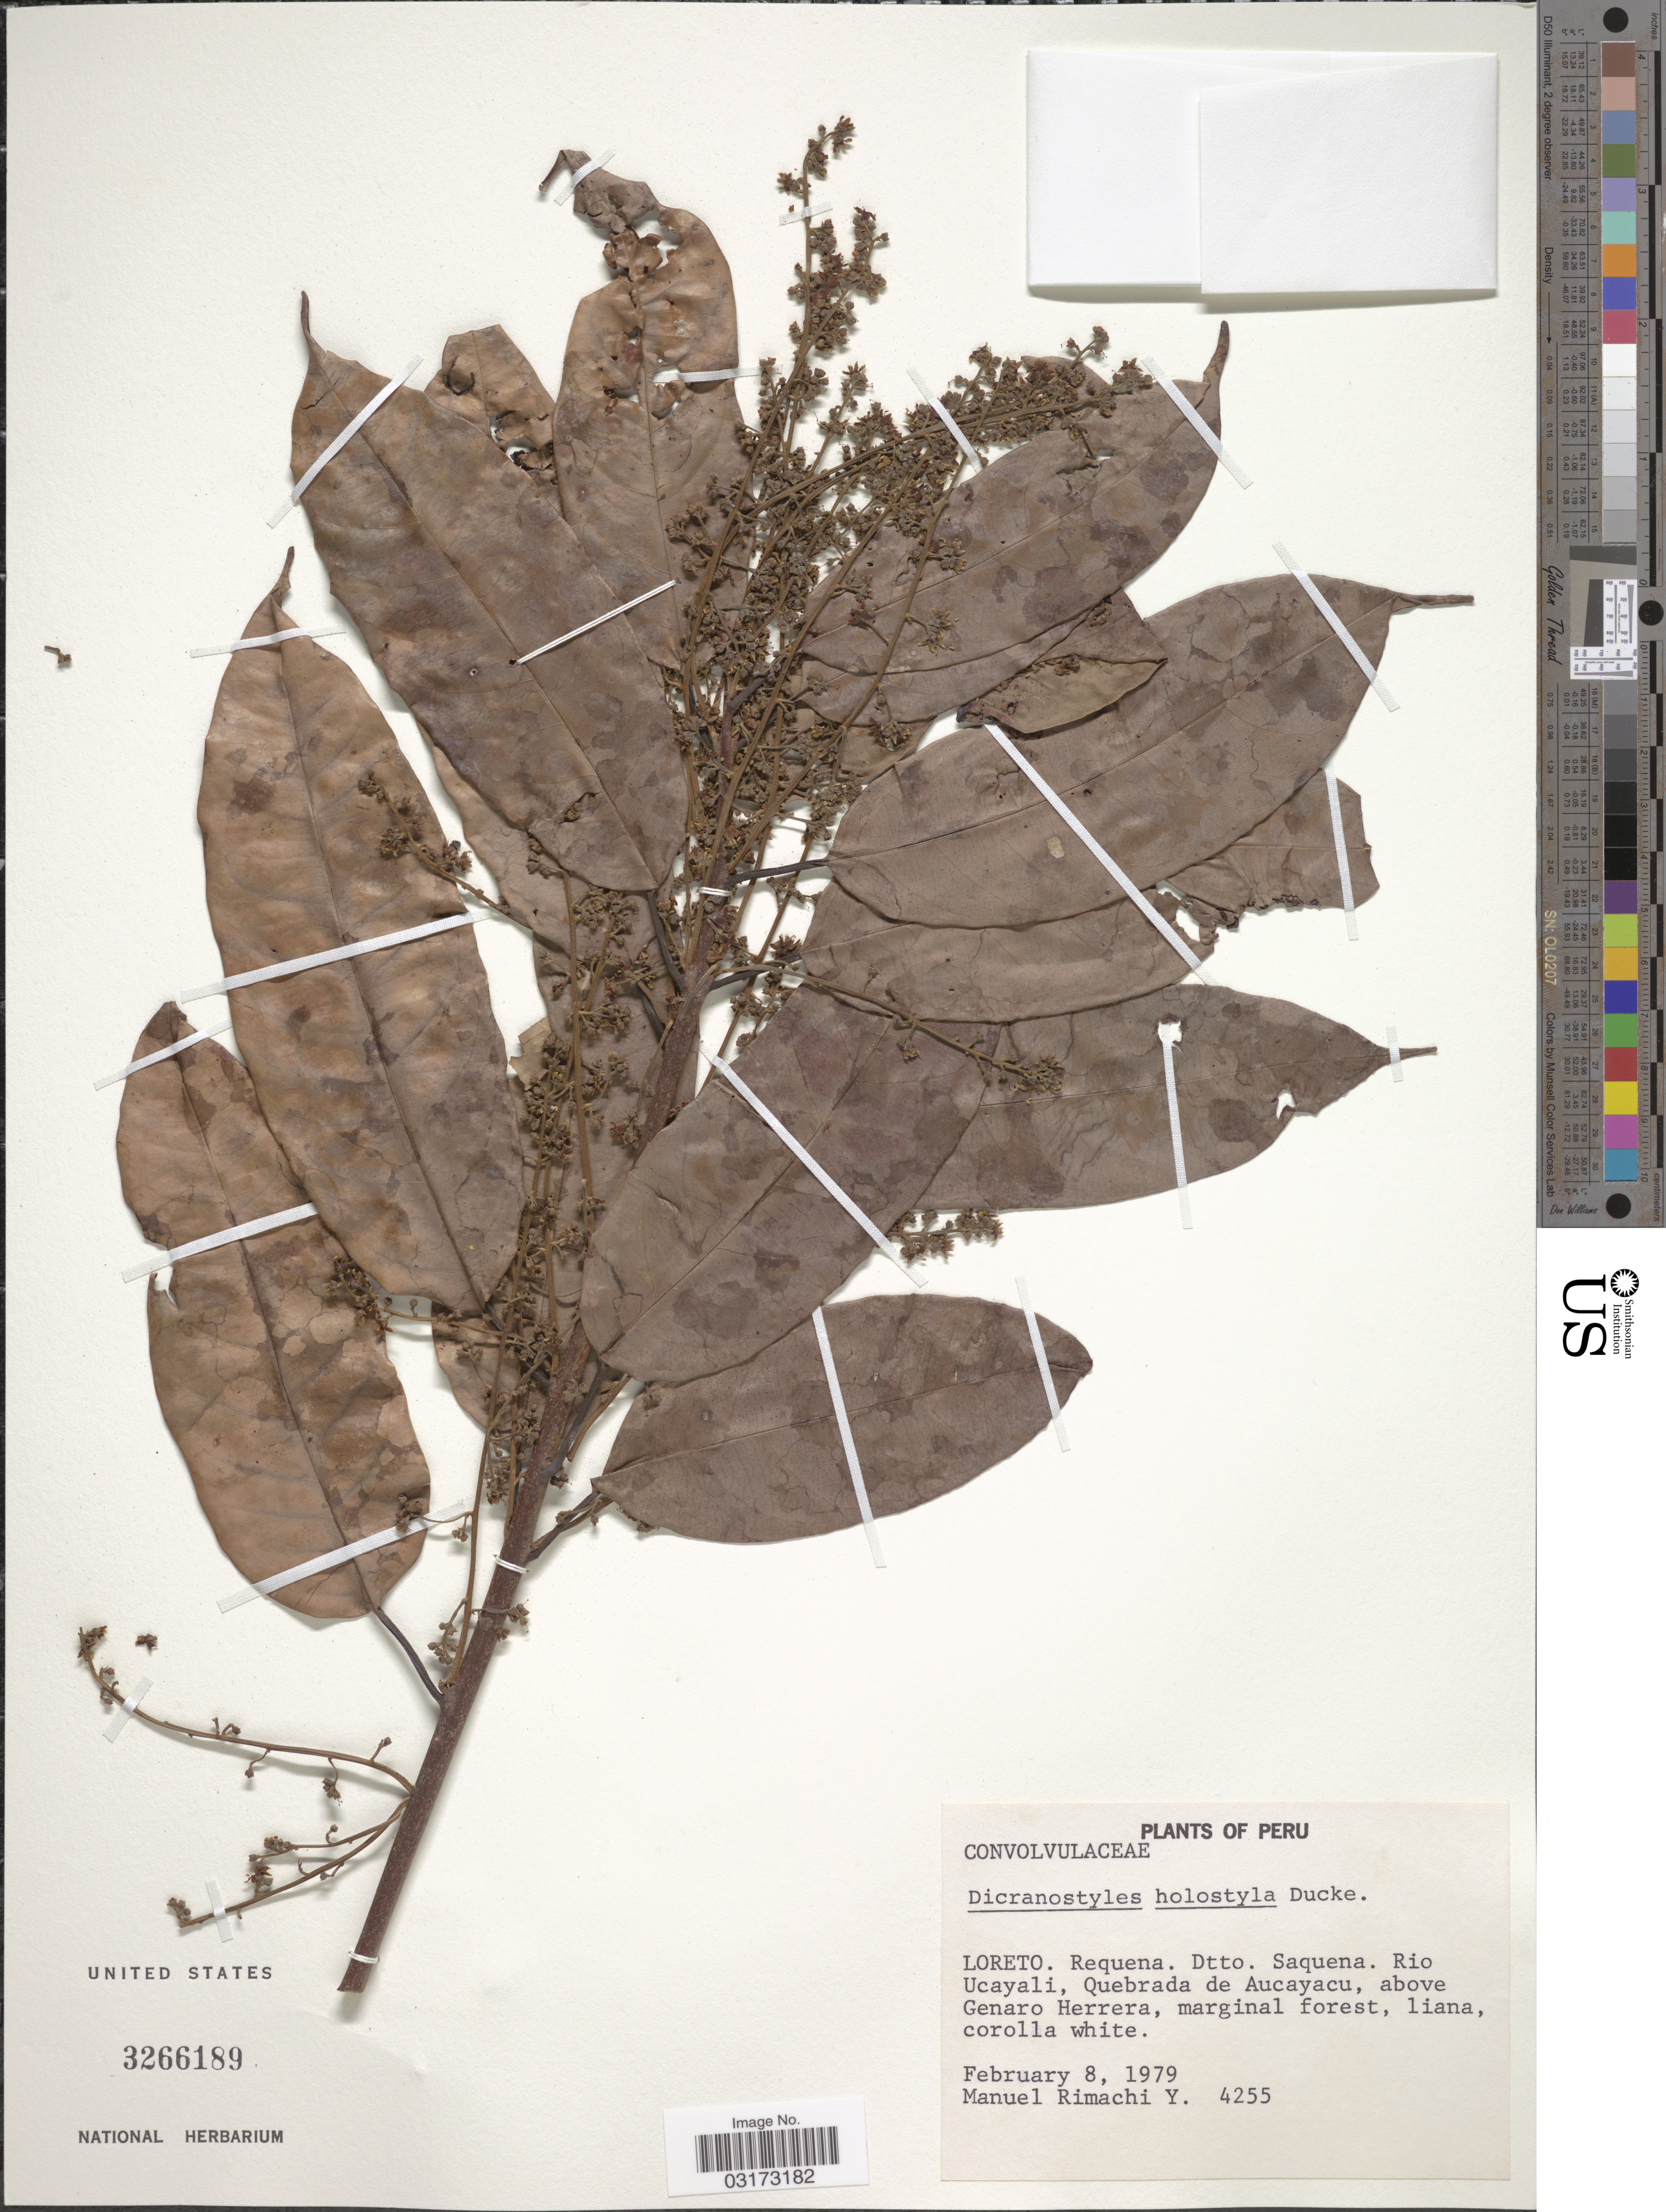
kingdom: Plantae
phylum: Tracheophyta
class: Magnoliopsida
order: Solanales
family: Convolvulaceae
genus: Dicranostyles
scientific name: Dicranostyles holostyla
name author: Ducke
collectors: M. Rimachi Y.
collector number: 4255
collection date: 1979-02-08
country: Peru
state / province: Loreto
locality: Requena. Dtto. Saquena. Rio Ucayali, Quebrada de Aucayacu, above Genaro Herrera.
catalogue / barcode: US 3266189